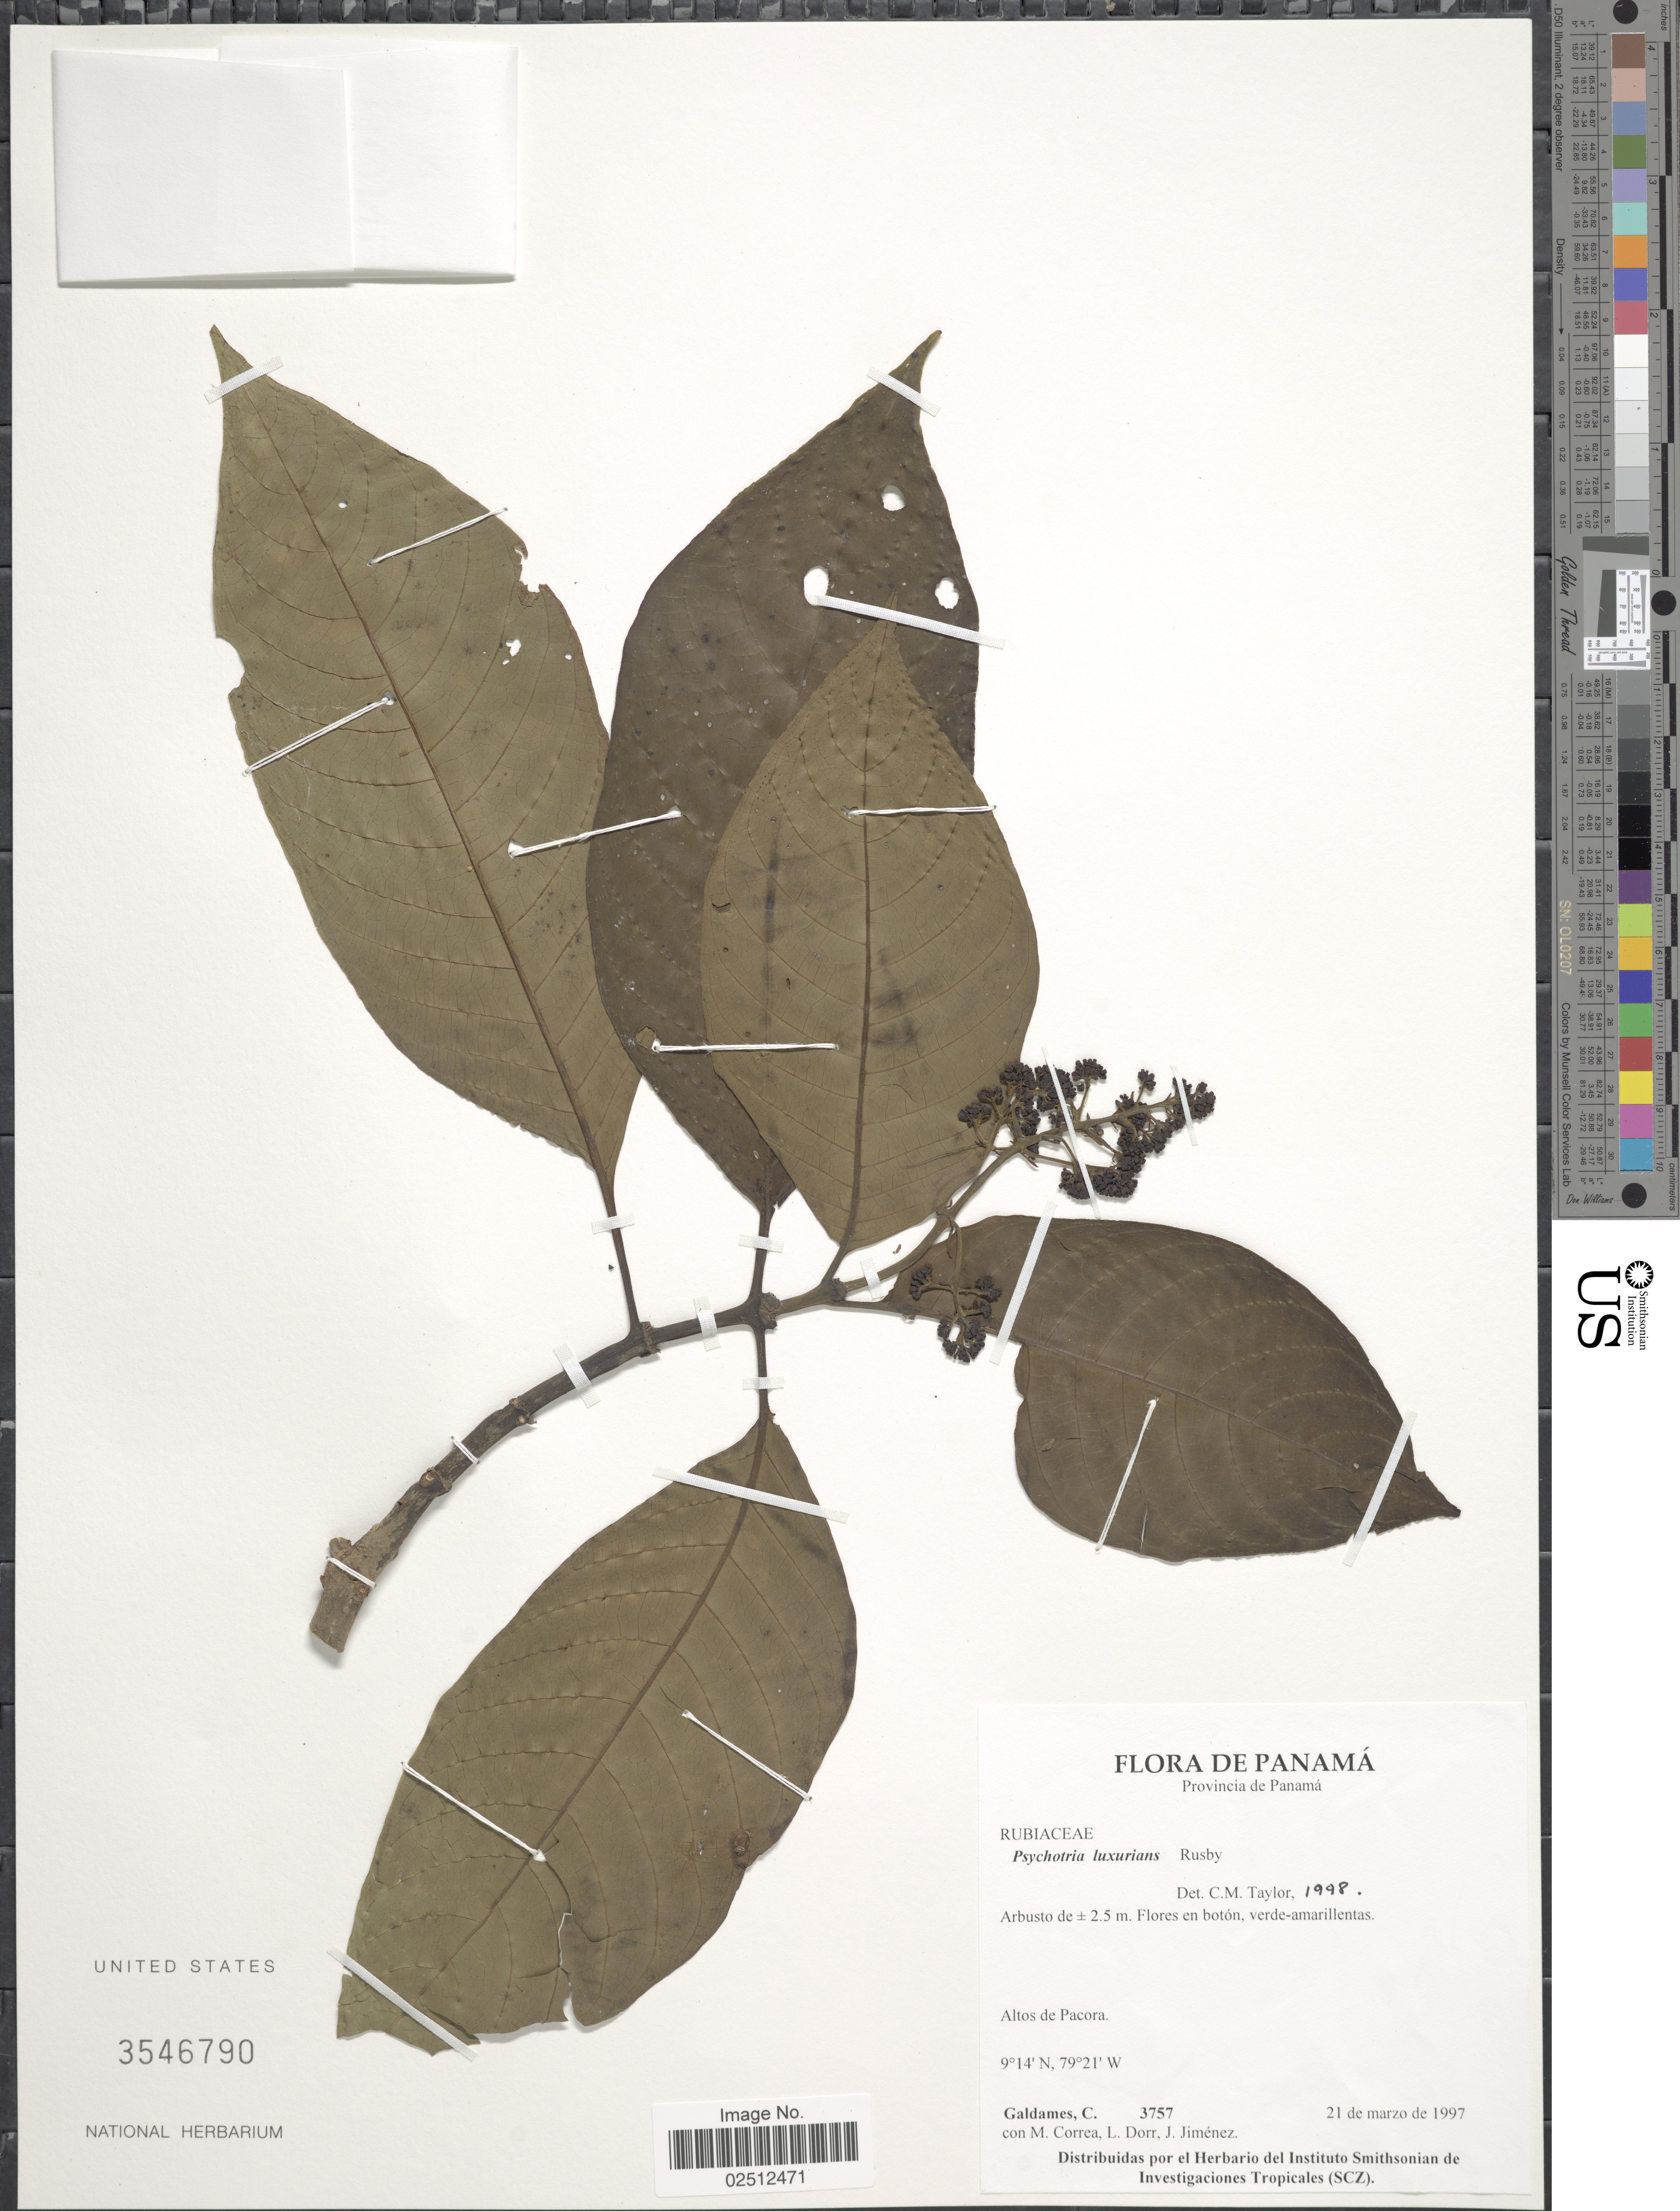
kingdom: Plantae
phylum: Tracheophyta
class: Magnoliopsida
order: Gentianales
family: Rubiaceae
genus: Psychotria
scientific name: Psychotria luxurians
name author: Rusby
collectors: C. Galdames, M. Correa, L. J. Dorr & J. Jiménez Ramírez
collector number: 3757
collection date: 1997-03-21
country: Panama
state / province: Panamá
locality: Provincia de Panama, Altos de Pacora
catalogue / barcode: US 3546790